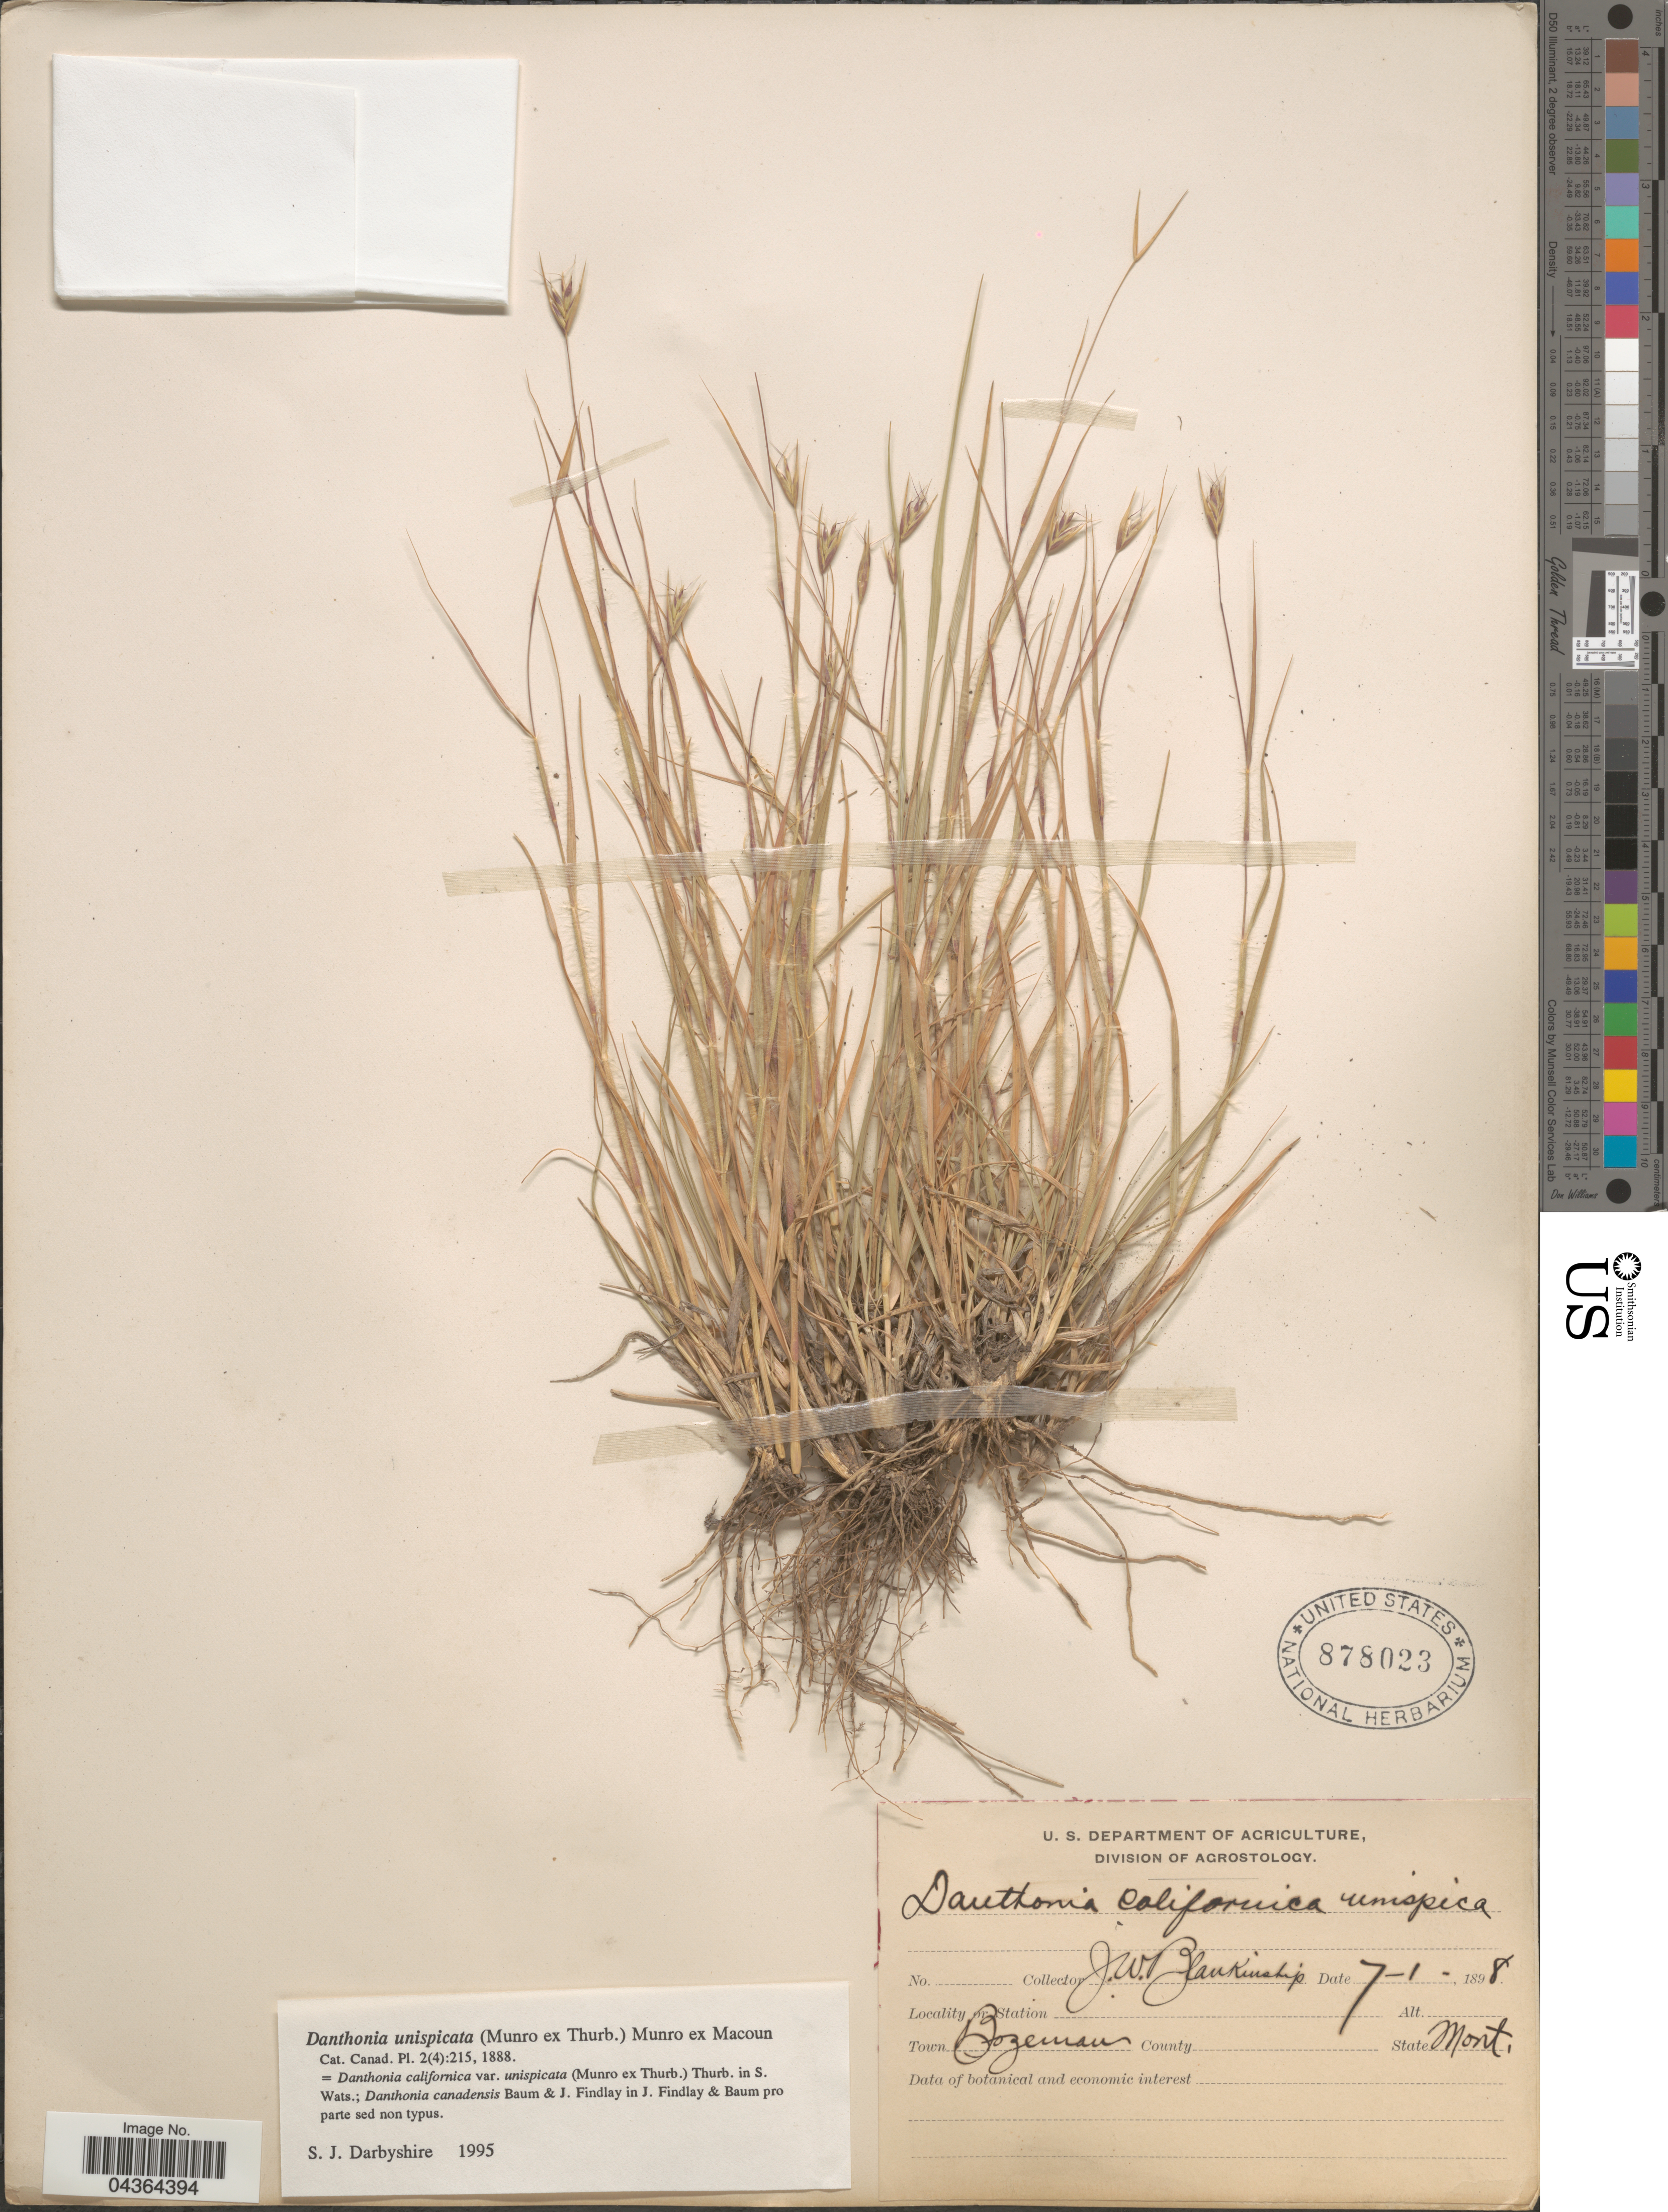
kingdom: Plantae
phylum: Tracheophyta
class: Liliopsida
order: Poales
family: Poaceae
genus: Danthonia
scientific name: Danthonia unispicata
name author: (Thurb.) Munro ex Macoun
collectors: J. W. Blankinship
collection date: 1898-07-01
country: United States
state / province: Montana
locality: Town Bozeman.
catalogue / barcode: US 878023